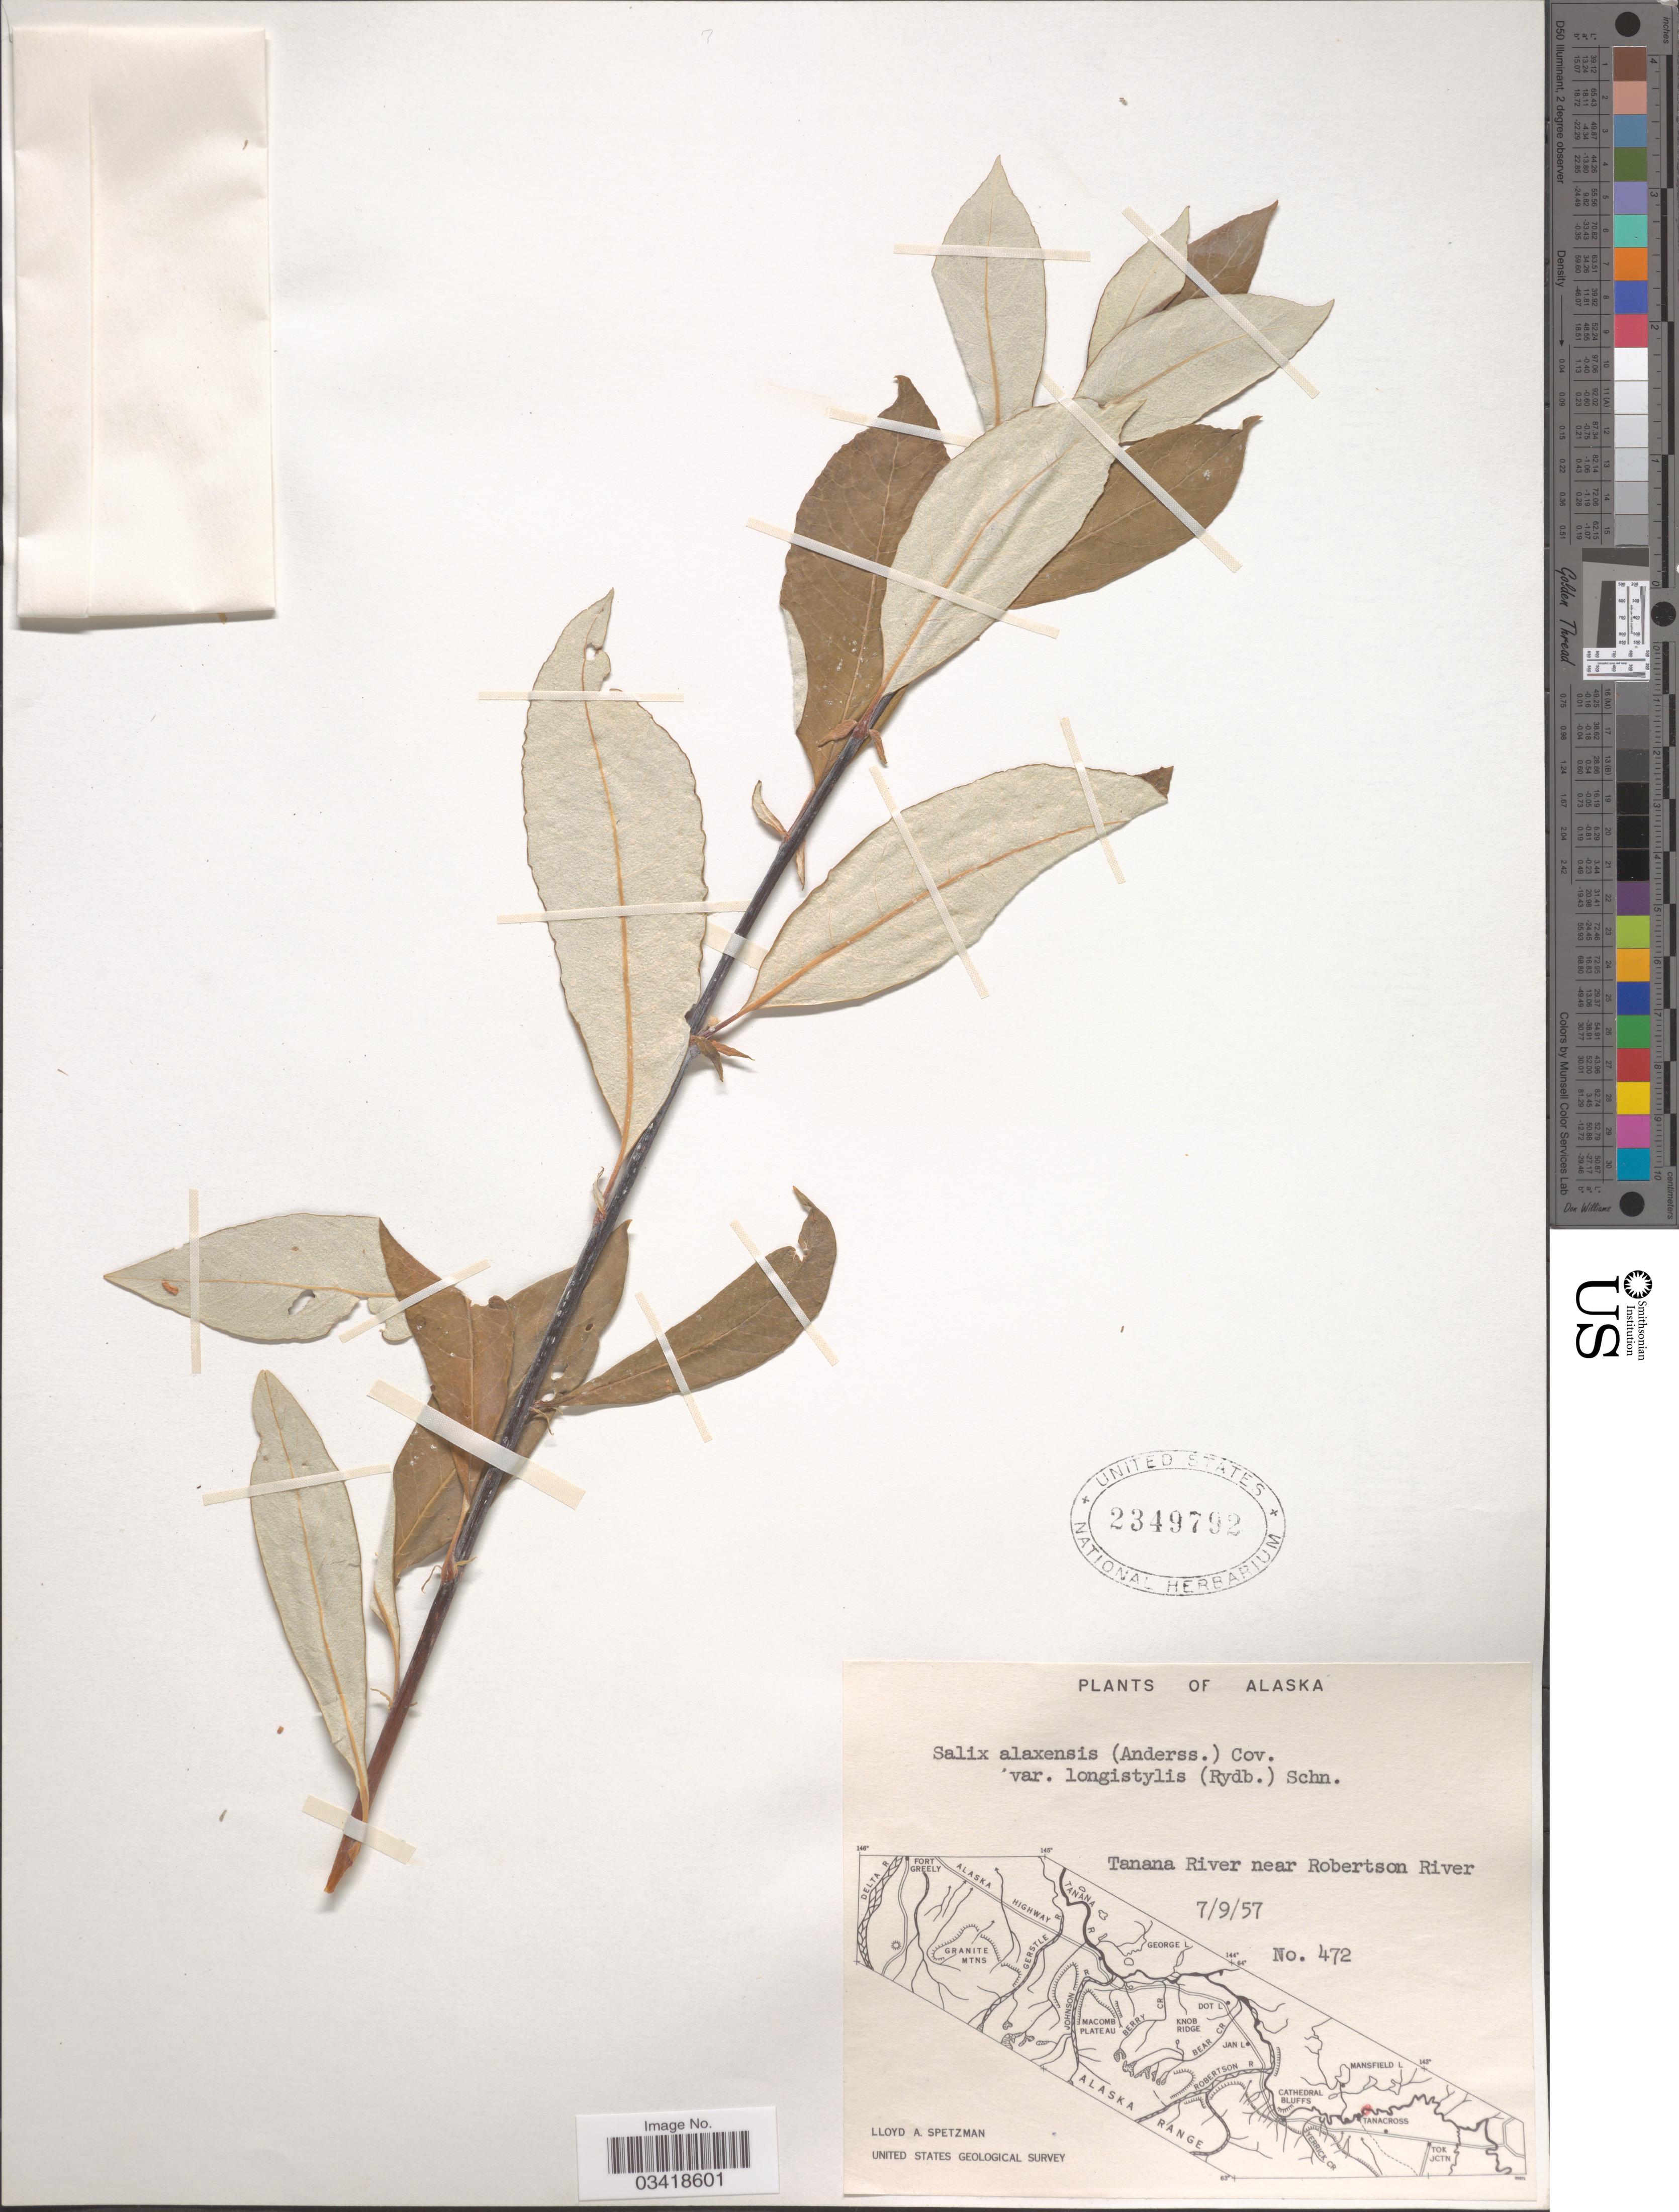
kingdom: Plantae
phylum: Tracheophyta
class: Magnoliopsida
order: Malpighiales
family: Salicaceae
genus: Salix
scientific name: Salix alaxensis var. longistylis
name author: (Rydb.) C.K. Schneid.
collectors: L. Spetzman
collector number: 472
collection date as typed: Transcribed d/m/y: 9/7/57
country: United States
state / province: Alaska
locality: Tanana River near Robertson River.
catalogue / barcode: US 2349792